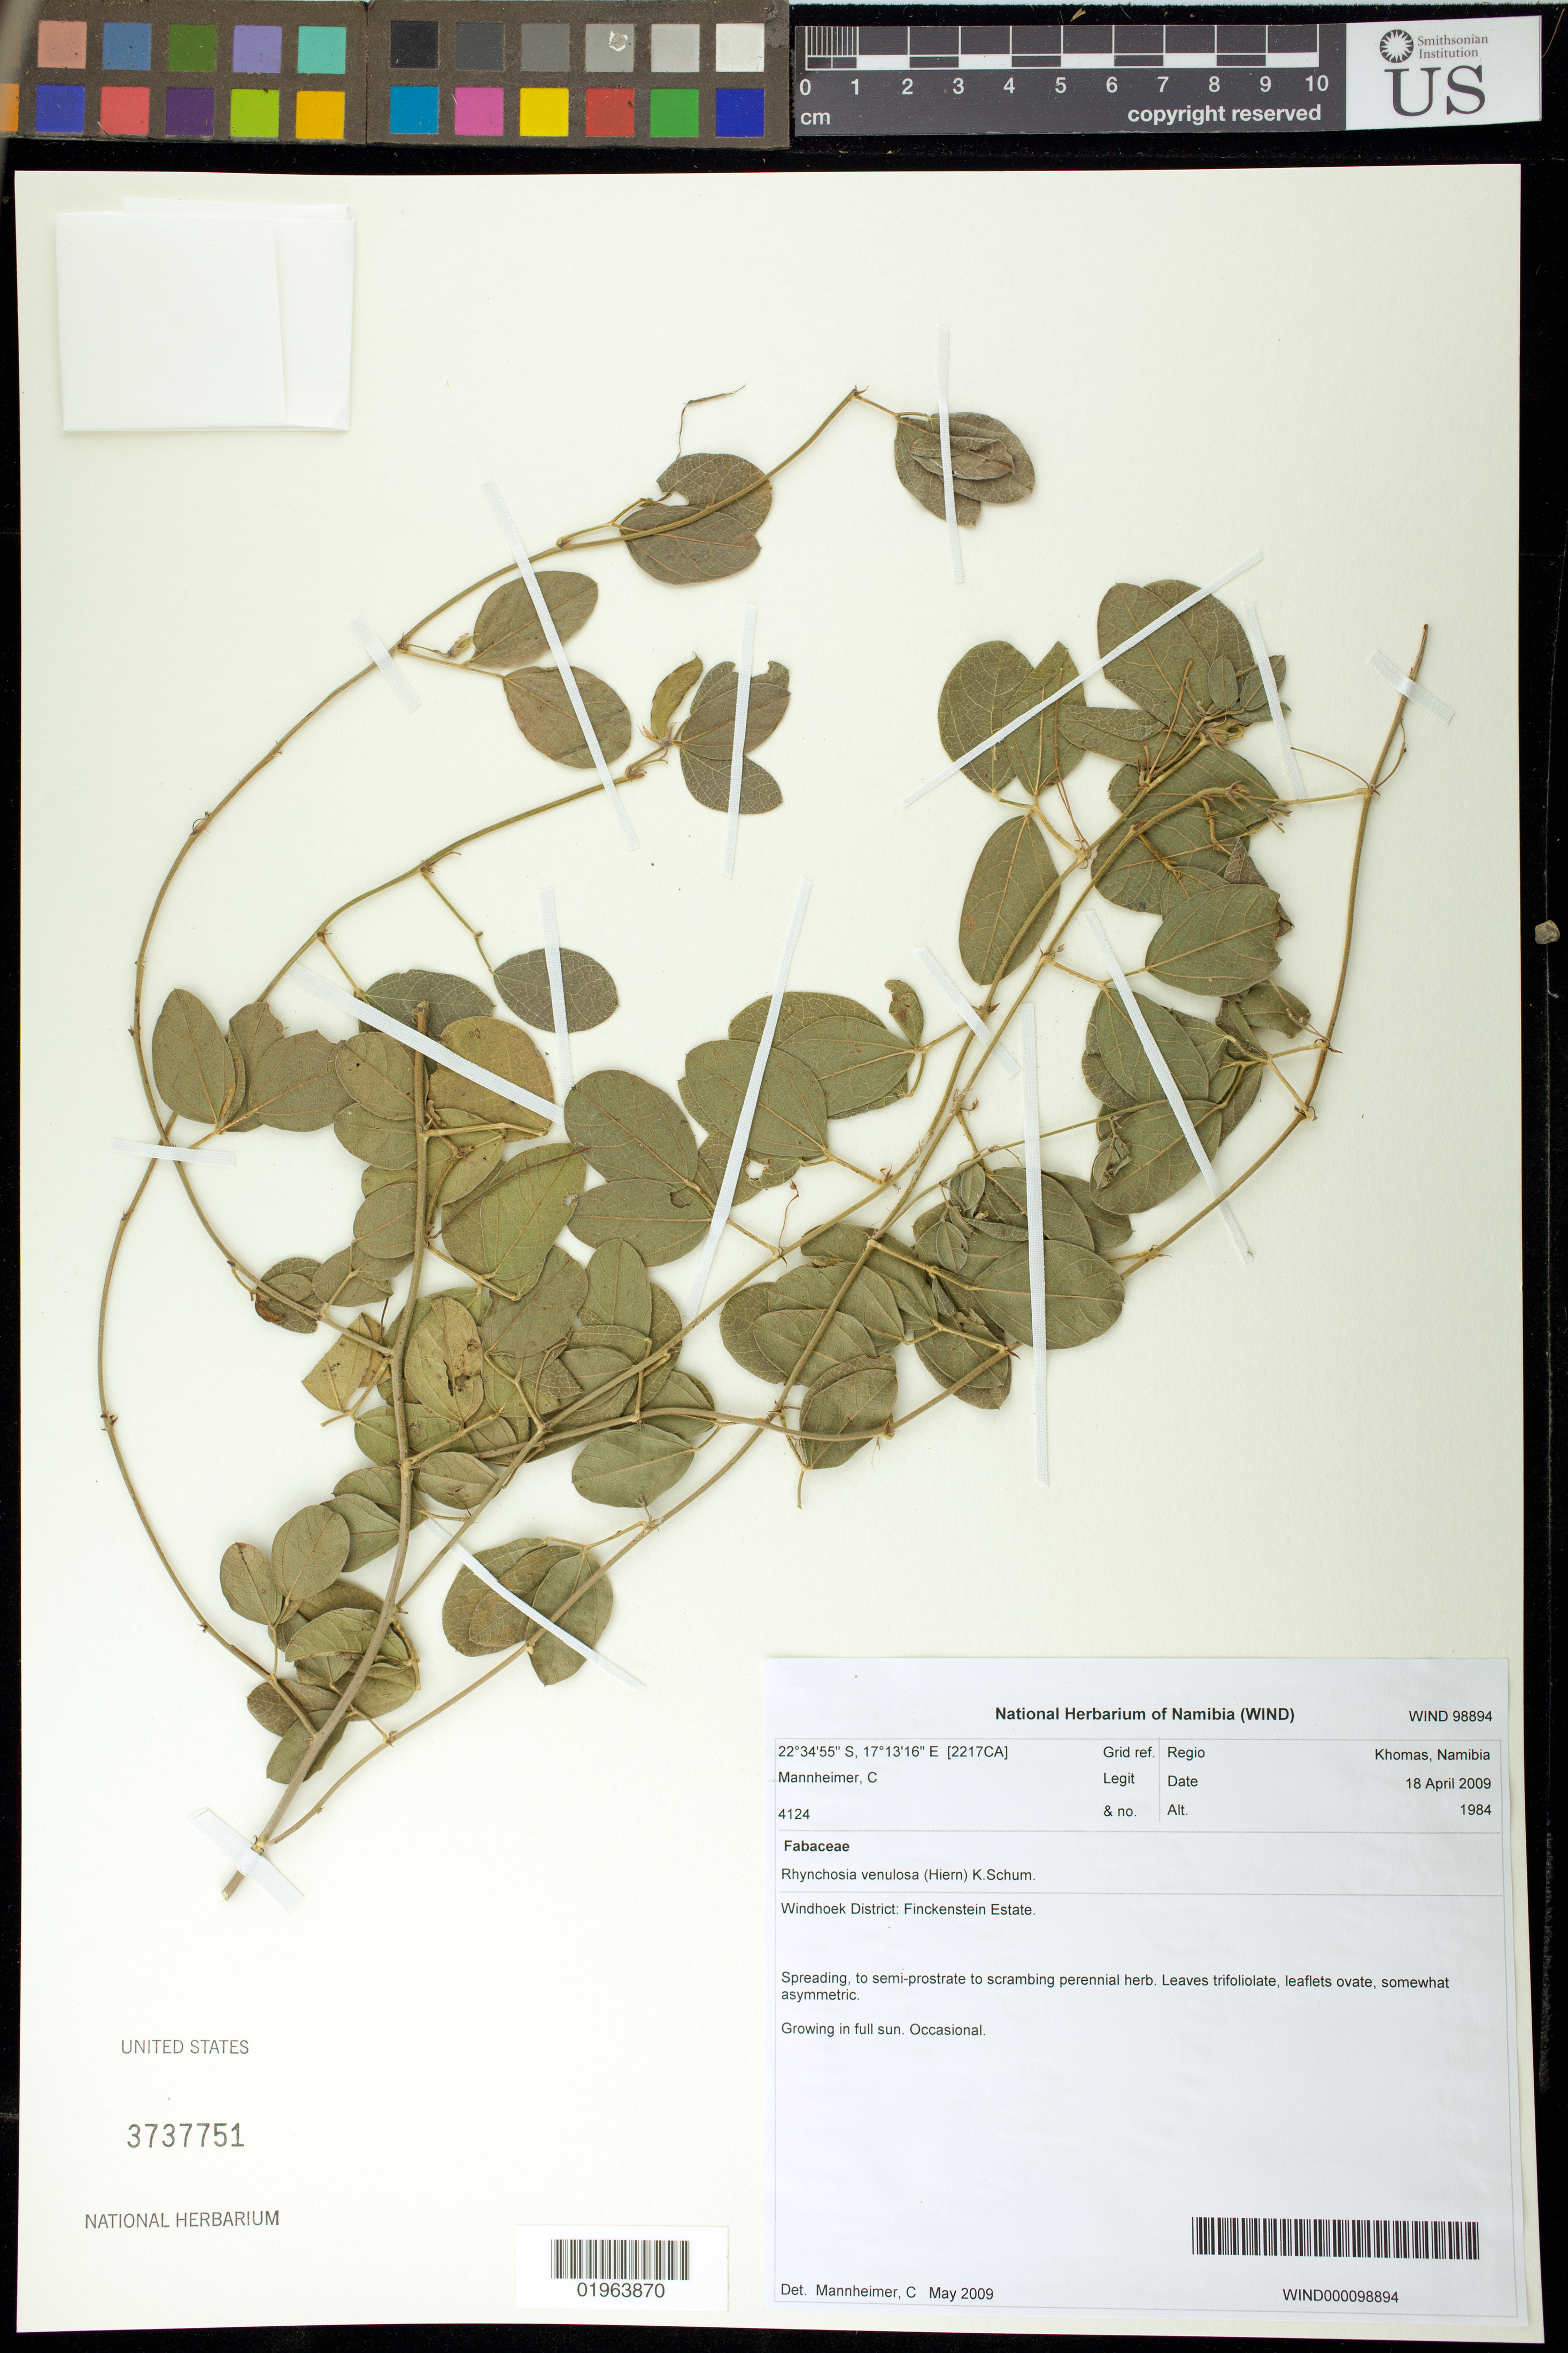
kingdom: Plantae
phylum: Tracheophyta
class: Magnoliopsida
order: Fabales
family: Fabaceae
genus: Rhynchosia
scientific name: Rhynchosia venulosa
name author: K. Schum.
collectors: C. A. Mannheimer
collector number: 4124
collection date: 2009-04-18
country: Namibia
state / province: Khomas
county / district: Windhoek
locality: Finckenstein Estate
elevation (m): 1984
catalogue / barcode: US 3737751